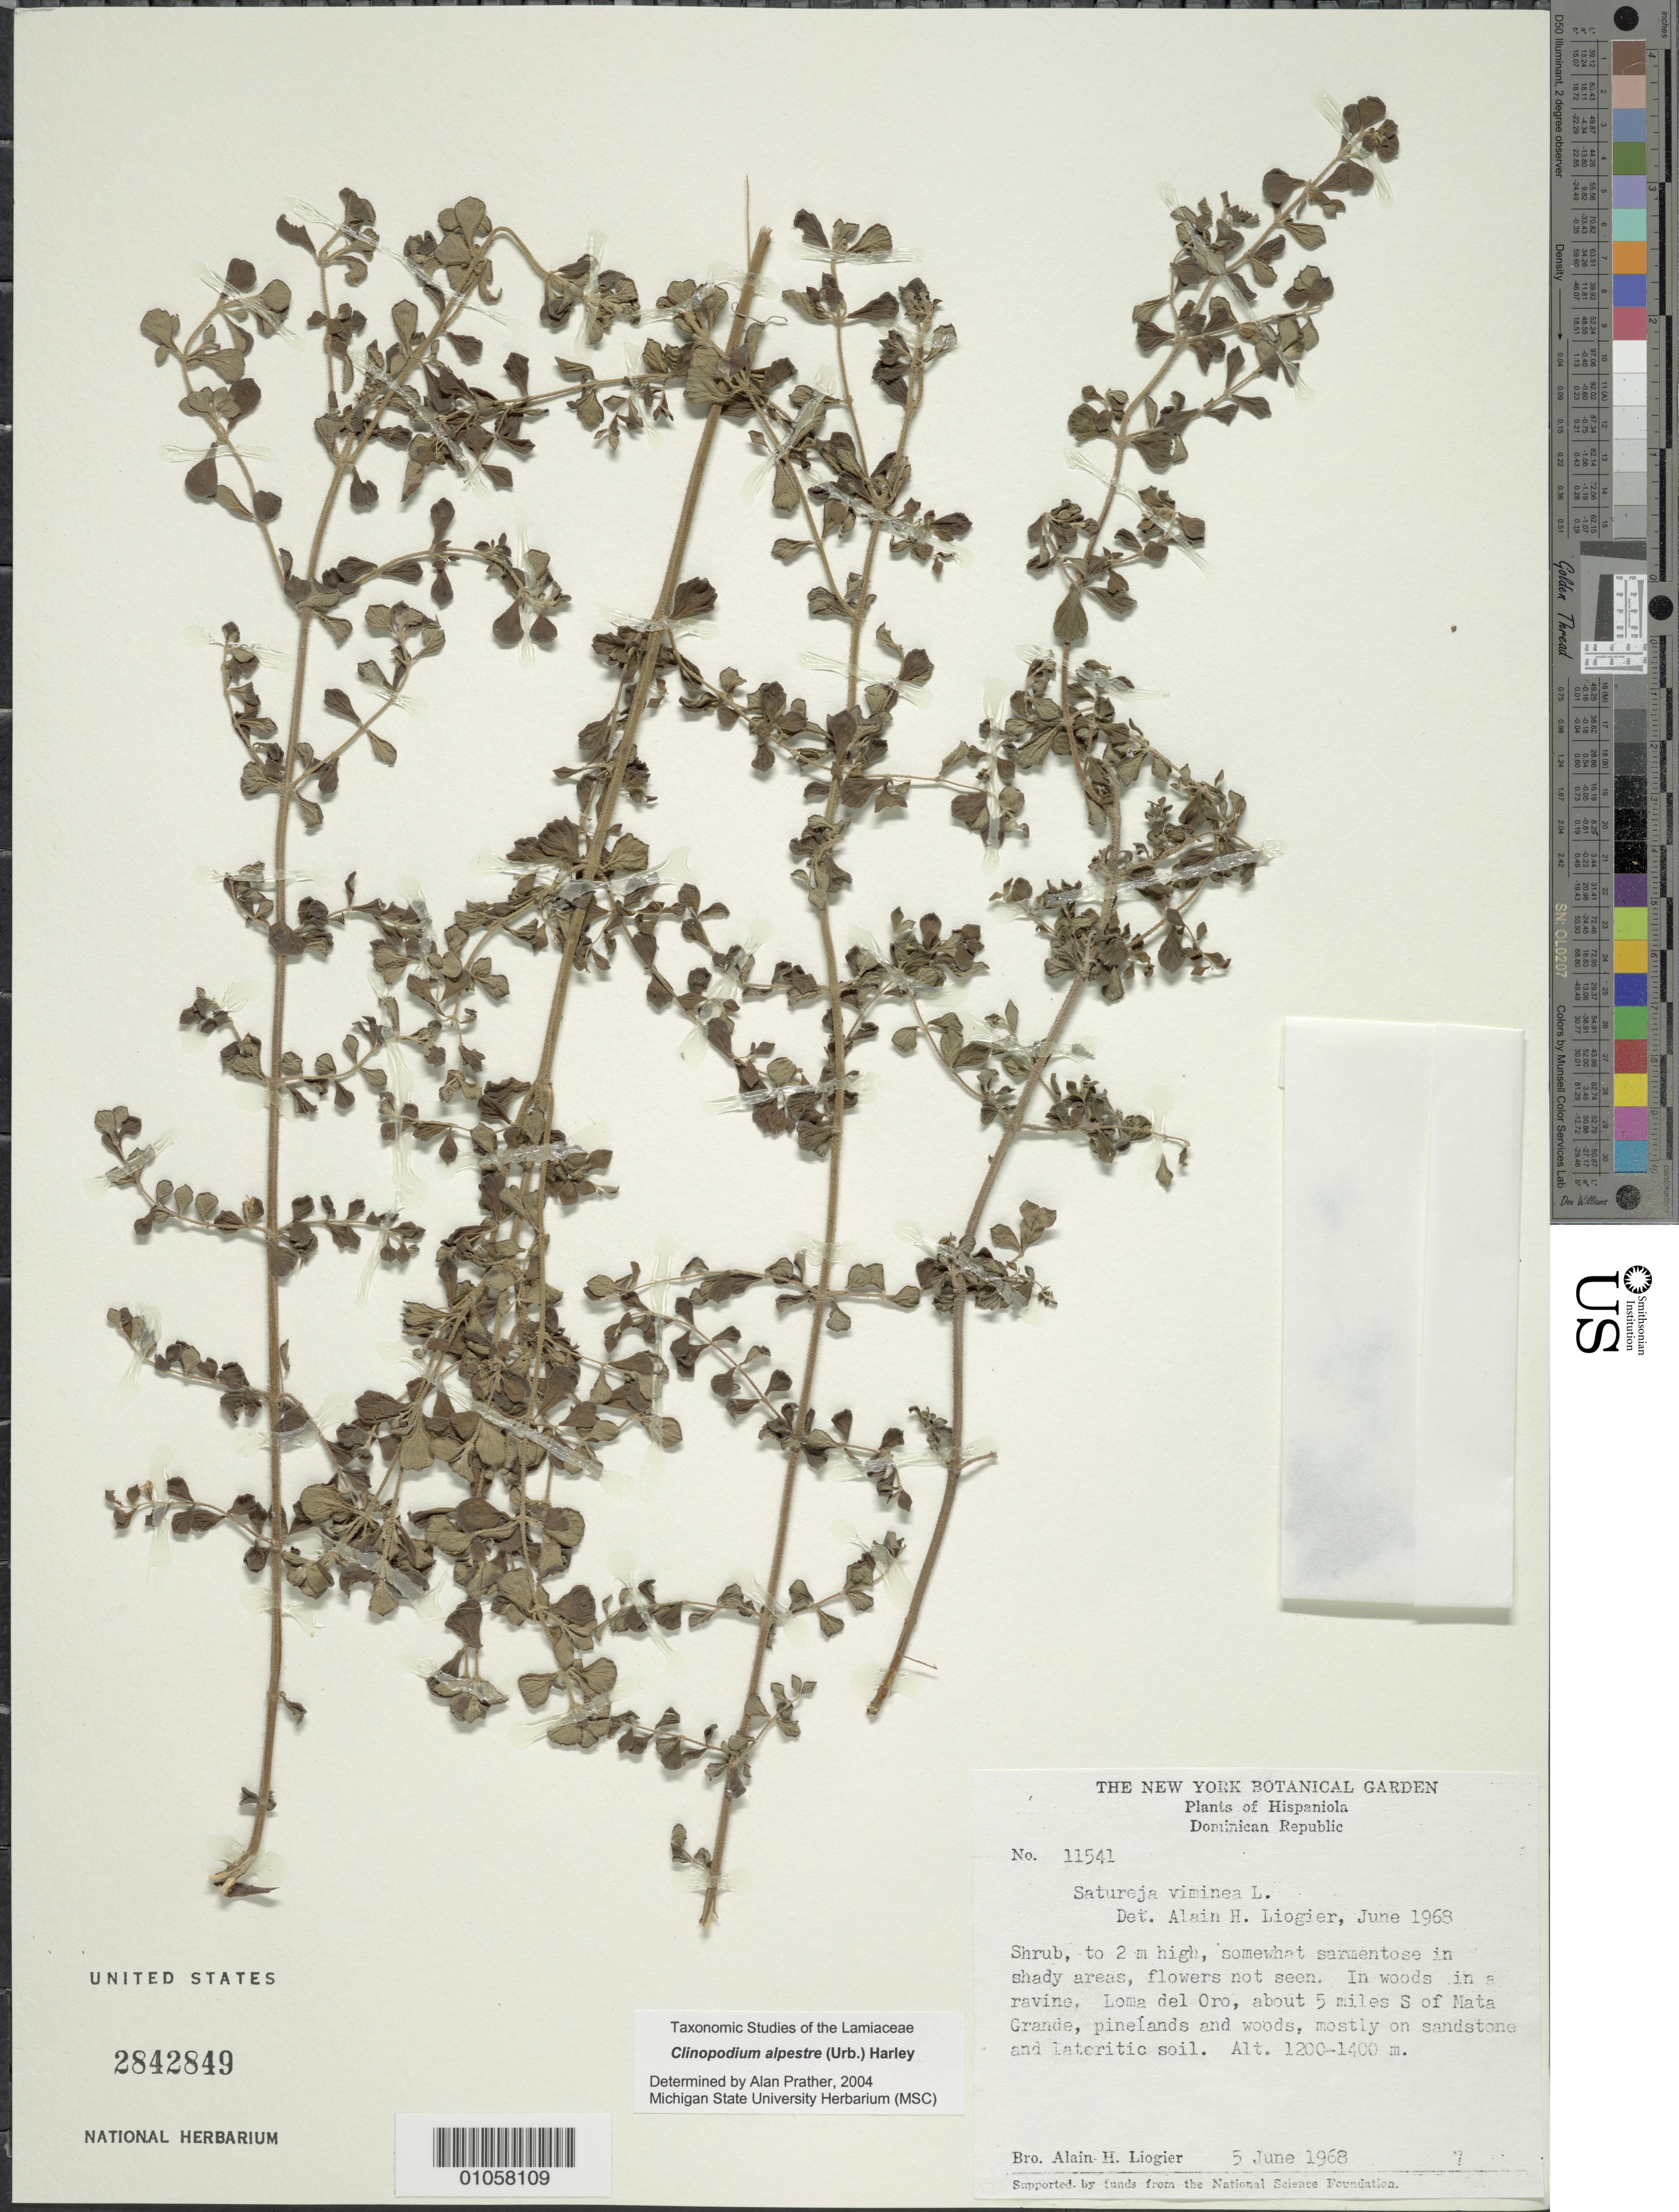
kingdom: Plantae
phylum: Tracheophyta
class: Magnoliopsida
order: Lamiales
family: Lamiaceae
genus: Clinopodium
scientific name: Clinopodium alpestre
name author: (Urb.) Harley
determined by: Prather, L. A.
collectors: A. H. Liogier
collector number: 11541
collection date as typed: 05 Jun 1968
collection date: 1968-06-05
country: Dominican Republic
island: Hispaniola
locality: Loma del Oro, about 5 miles S of mata Grande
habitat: In woods in a ravine, pinelands and woods, mostly on sandstone and lateritic soil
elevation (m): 1200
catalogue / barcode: US 2842849